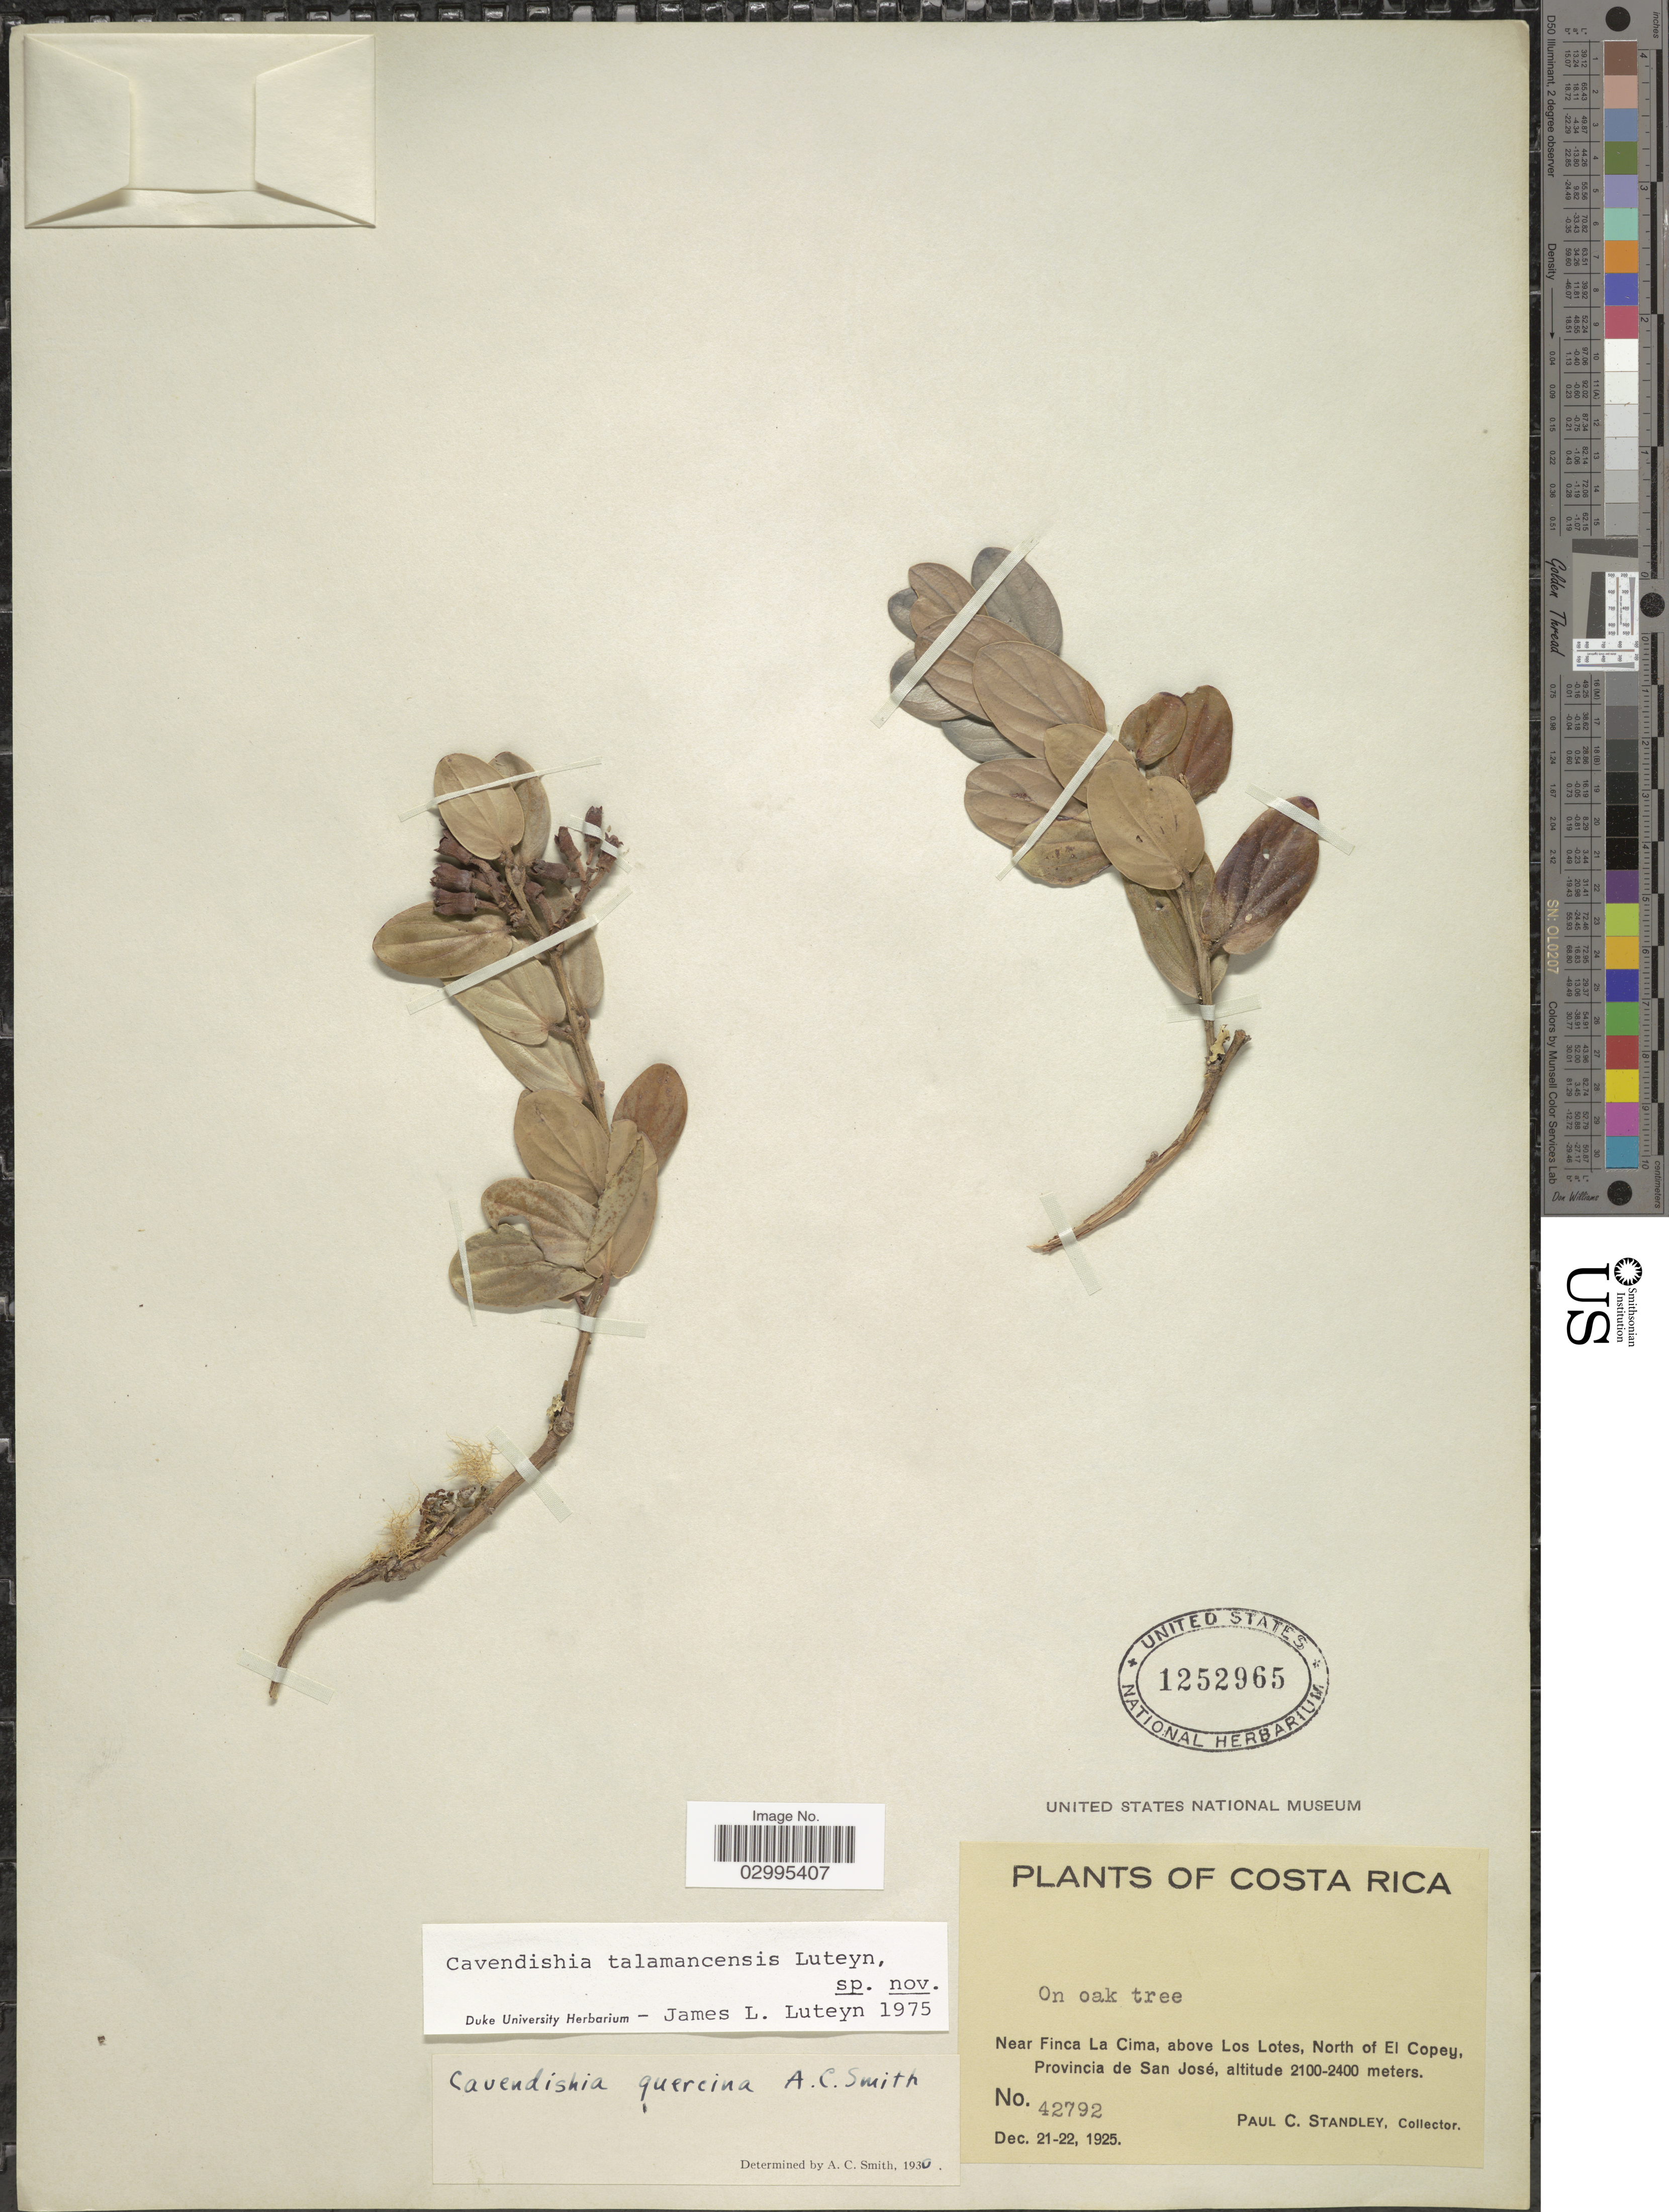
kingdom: Plantae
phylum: Tracheophyta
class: Magnoliopsida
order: Ericales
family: Ericaceae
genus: Cavendishia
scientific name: Cavendishia talamancensis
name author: Luteyn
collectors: P. C. Standley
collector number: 42792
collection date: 1925-12-21/1925-12-22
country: Costa Rica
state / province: San José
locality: Near Finca La Cima, above Los Lotes, North of El Copey.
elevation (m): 2100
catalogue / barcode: US 1252965